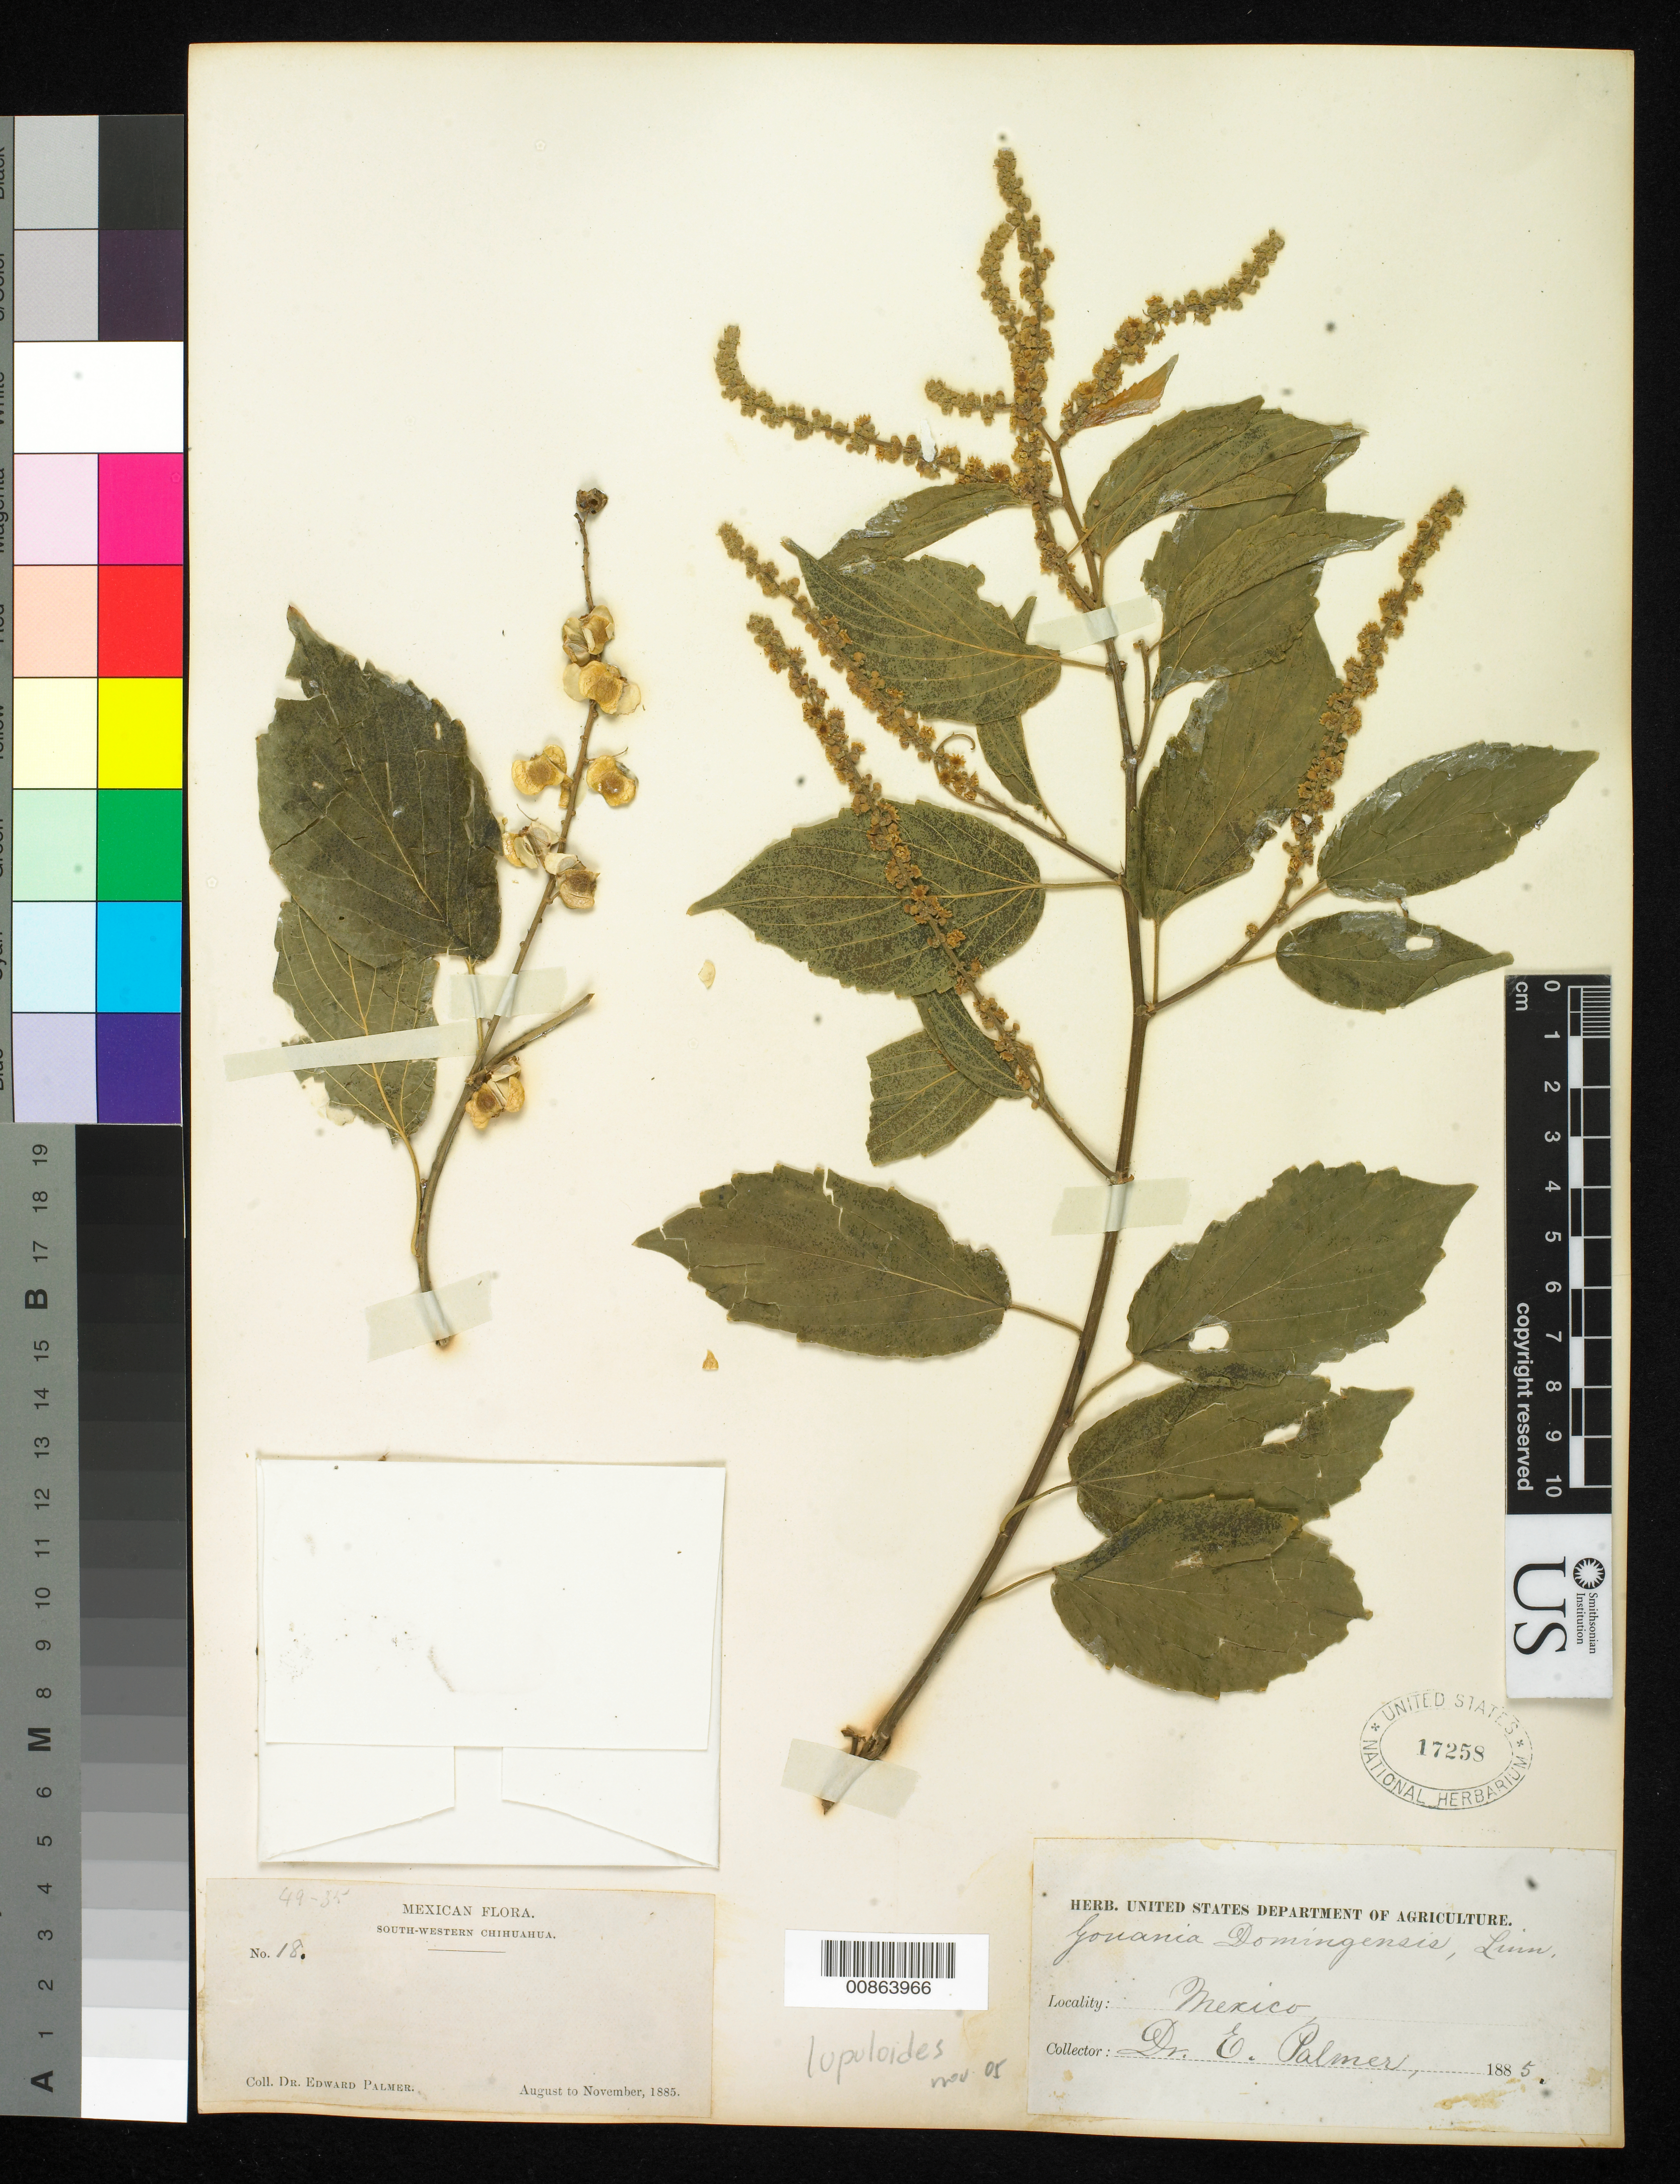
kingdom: Plantae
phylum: Tracheophyta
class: Magnoliopsida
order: Rosales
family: Rhamnaceae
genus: Gouania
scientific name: Gouania lupuloides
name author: (L.) Urb.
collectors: E. Palmer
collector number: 18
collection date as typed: Aug 1885 to -- Nov 1885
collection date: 1885-08/1885-11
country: Mexico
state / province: Chihuahua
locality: South-Western Chihuahua.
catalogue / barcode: US 17258